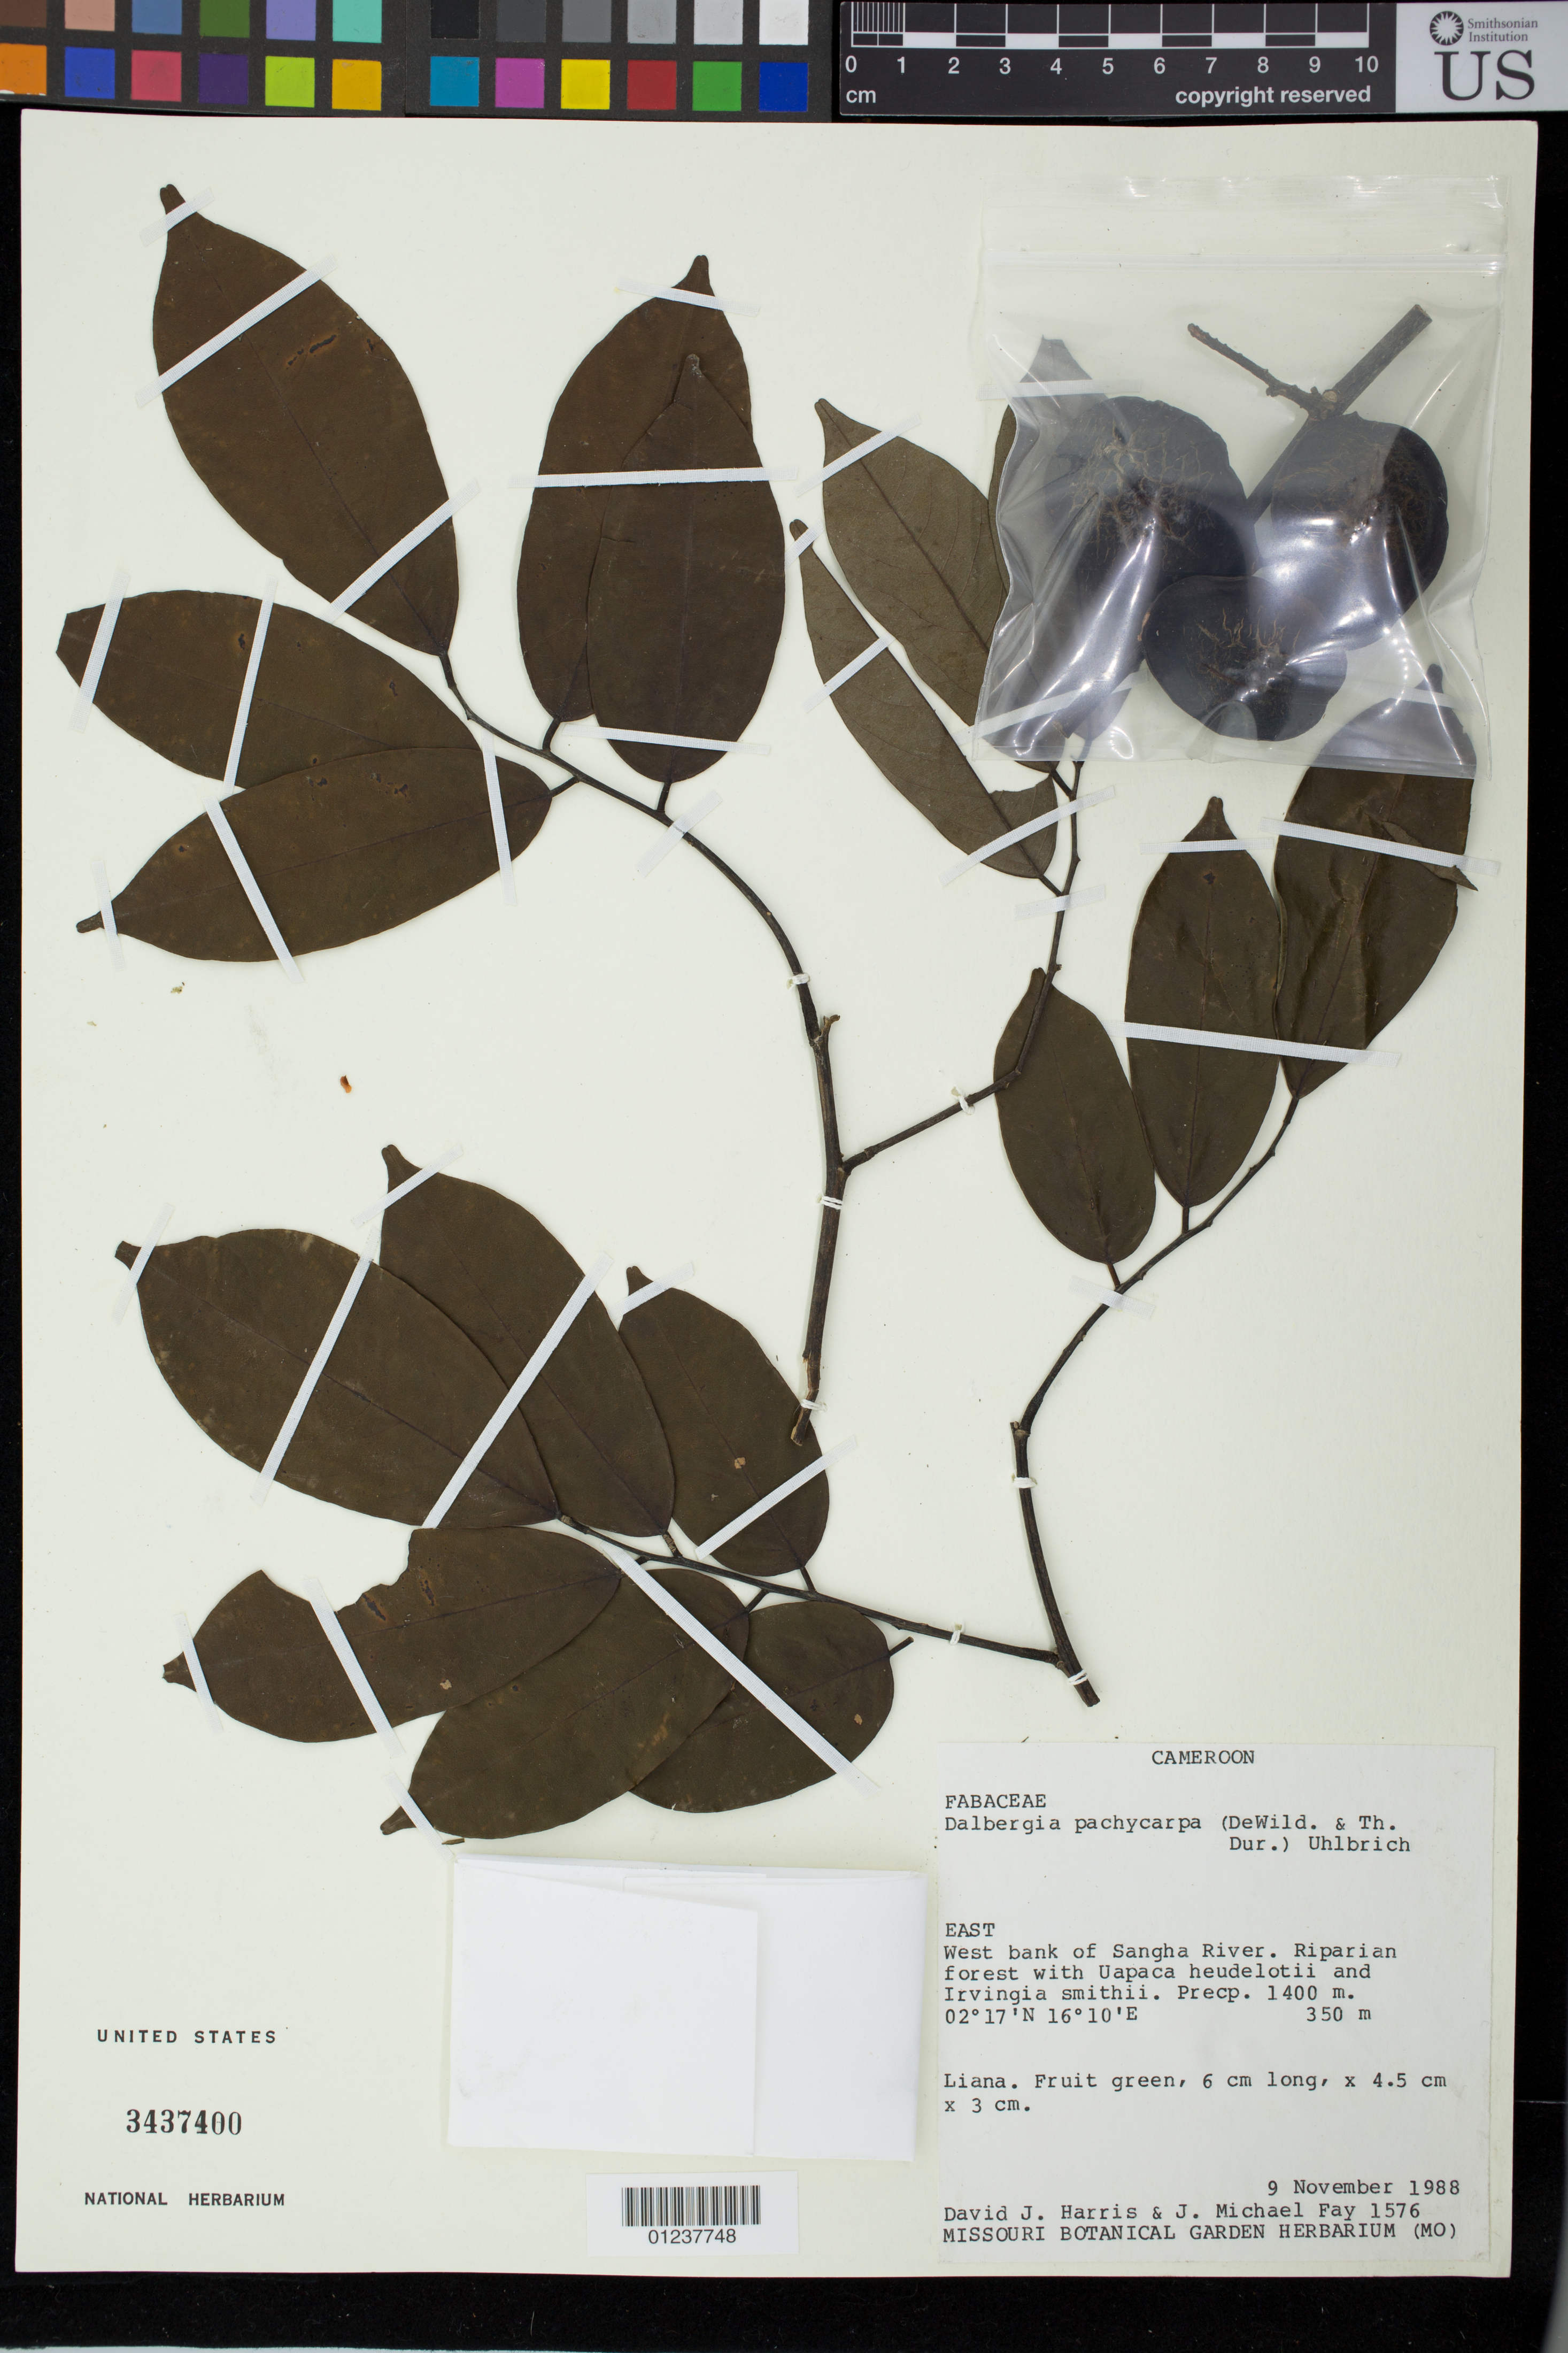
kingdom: Plantae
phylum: Tracheophyta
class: Magnoliopsida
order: Fabales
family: Fabaceae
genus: Dalbergia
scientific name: Dalbergia pachycarpa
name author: Ducke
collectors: D. J. Harris & M. Fay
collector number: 1576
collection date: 1988-11-09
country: Cameroon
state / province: Est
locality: West bank of Sanha River.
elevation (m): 350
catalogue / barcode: US 3437400